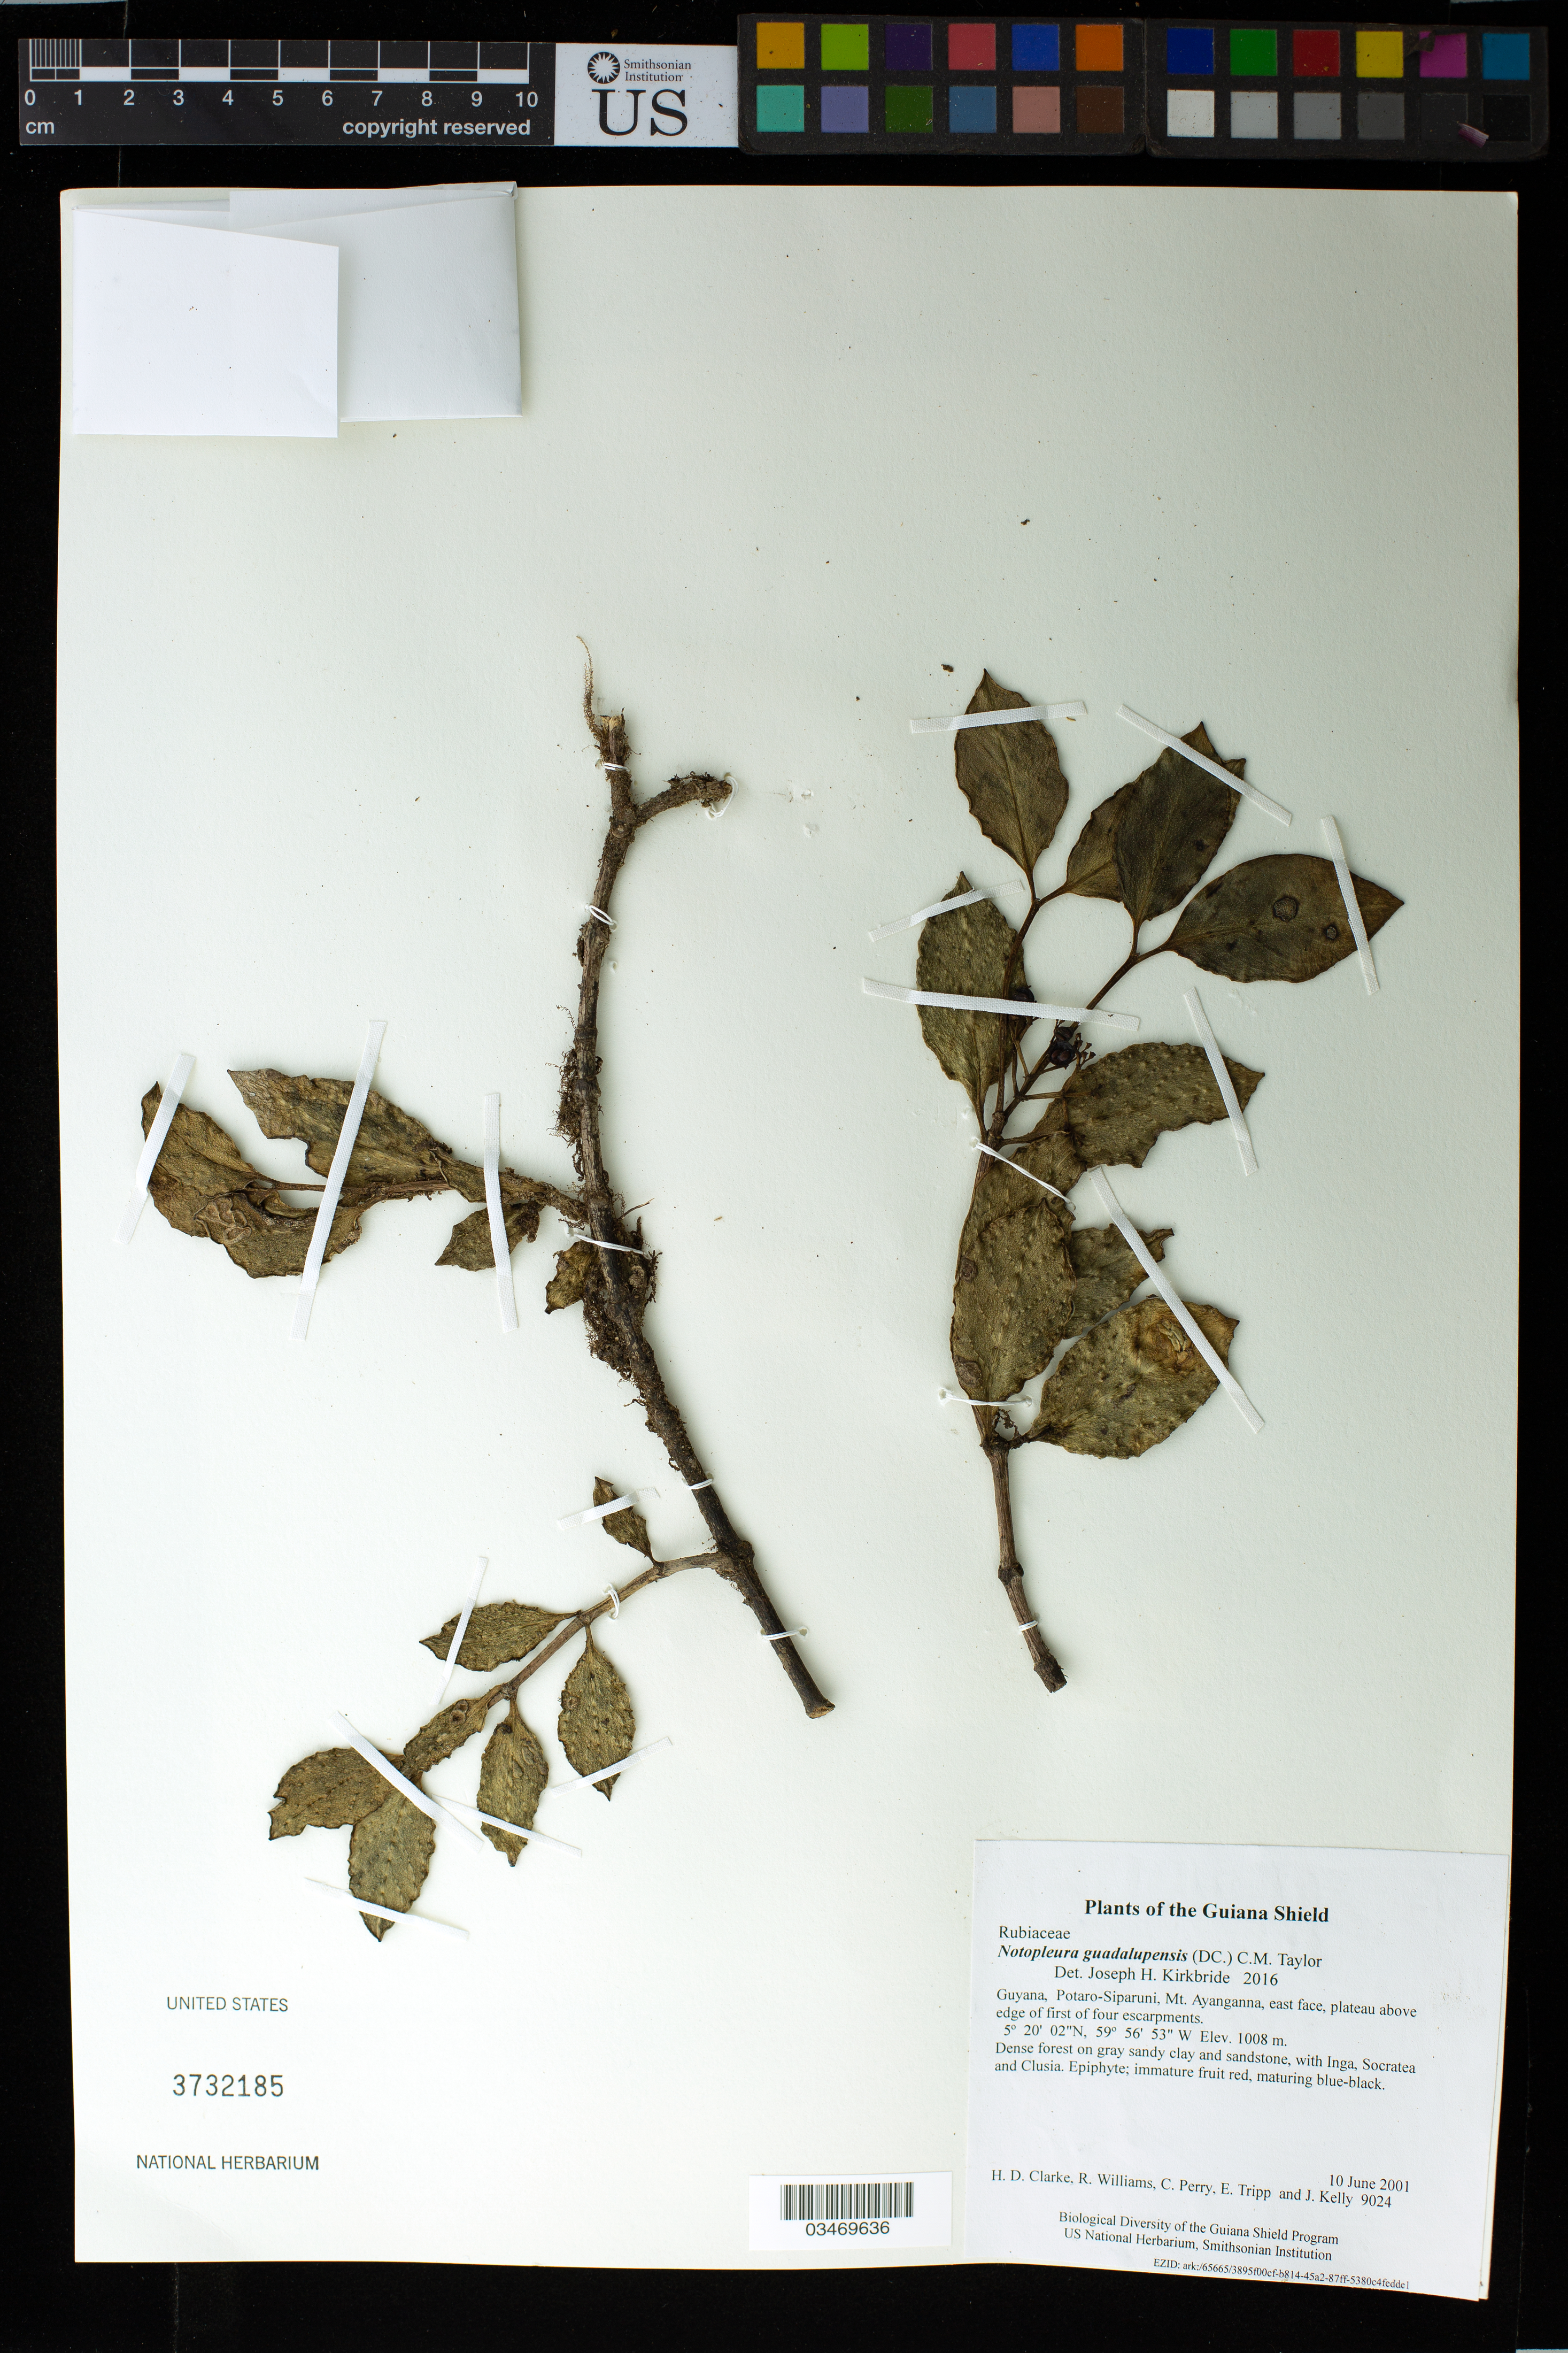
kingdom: Plantae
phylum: Tracheophyta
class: Magnoliopsida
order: Gentianales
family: Rubiaceae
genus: Notopleura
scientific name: Notopleura guadalupensis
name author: (DC.) C.M. Taylor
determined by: Kirkbride, J. H.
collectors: H. D. Clarke, R. Williams, C. Perry, E. Tripp & J. Kelly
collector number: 9024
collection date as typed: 10 June 2001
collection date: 2001-06-10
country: Guyana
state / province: Potaro-Siparuni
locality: Mt. Ayanganna, east face, plateau above edge of first of four escarpments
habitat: Dense forest on gray sandy clay and sandstone, with Inga, Socratea and Clusia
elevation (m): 1008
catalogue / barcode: US 3732185